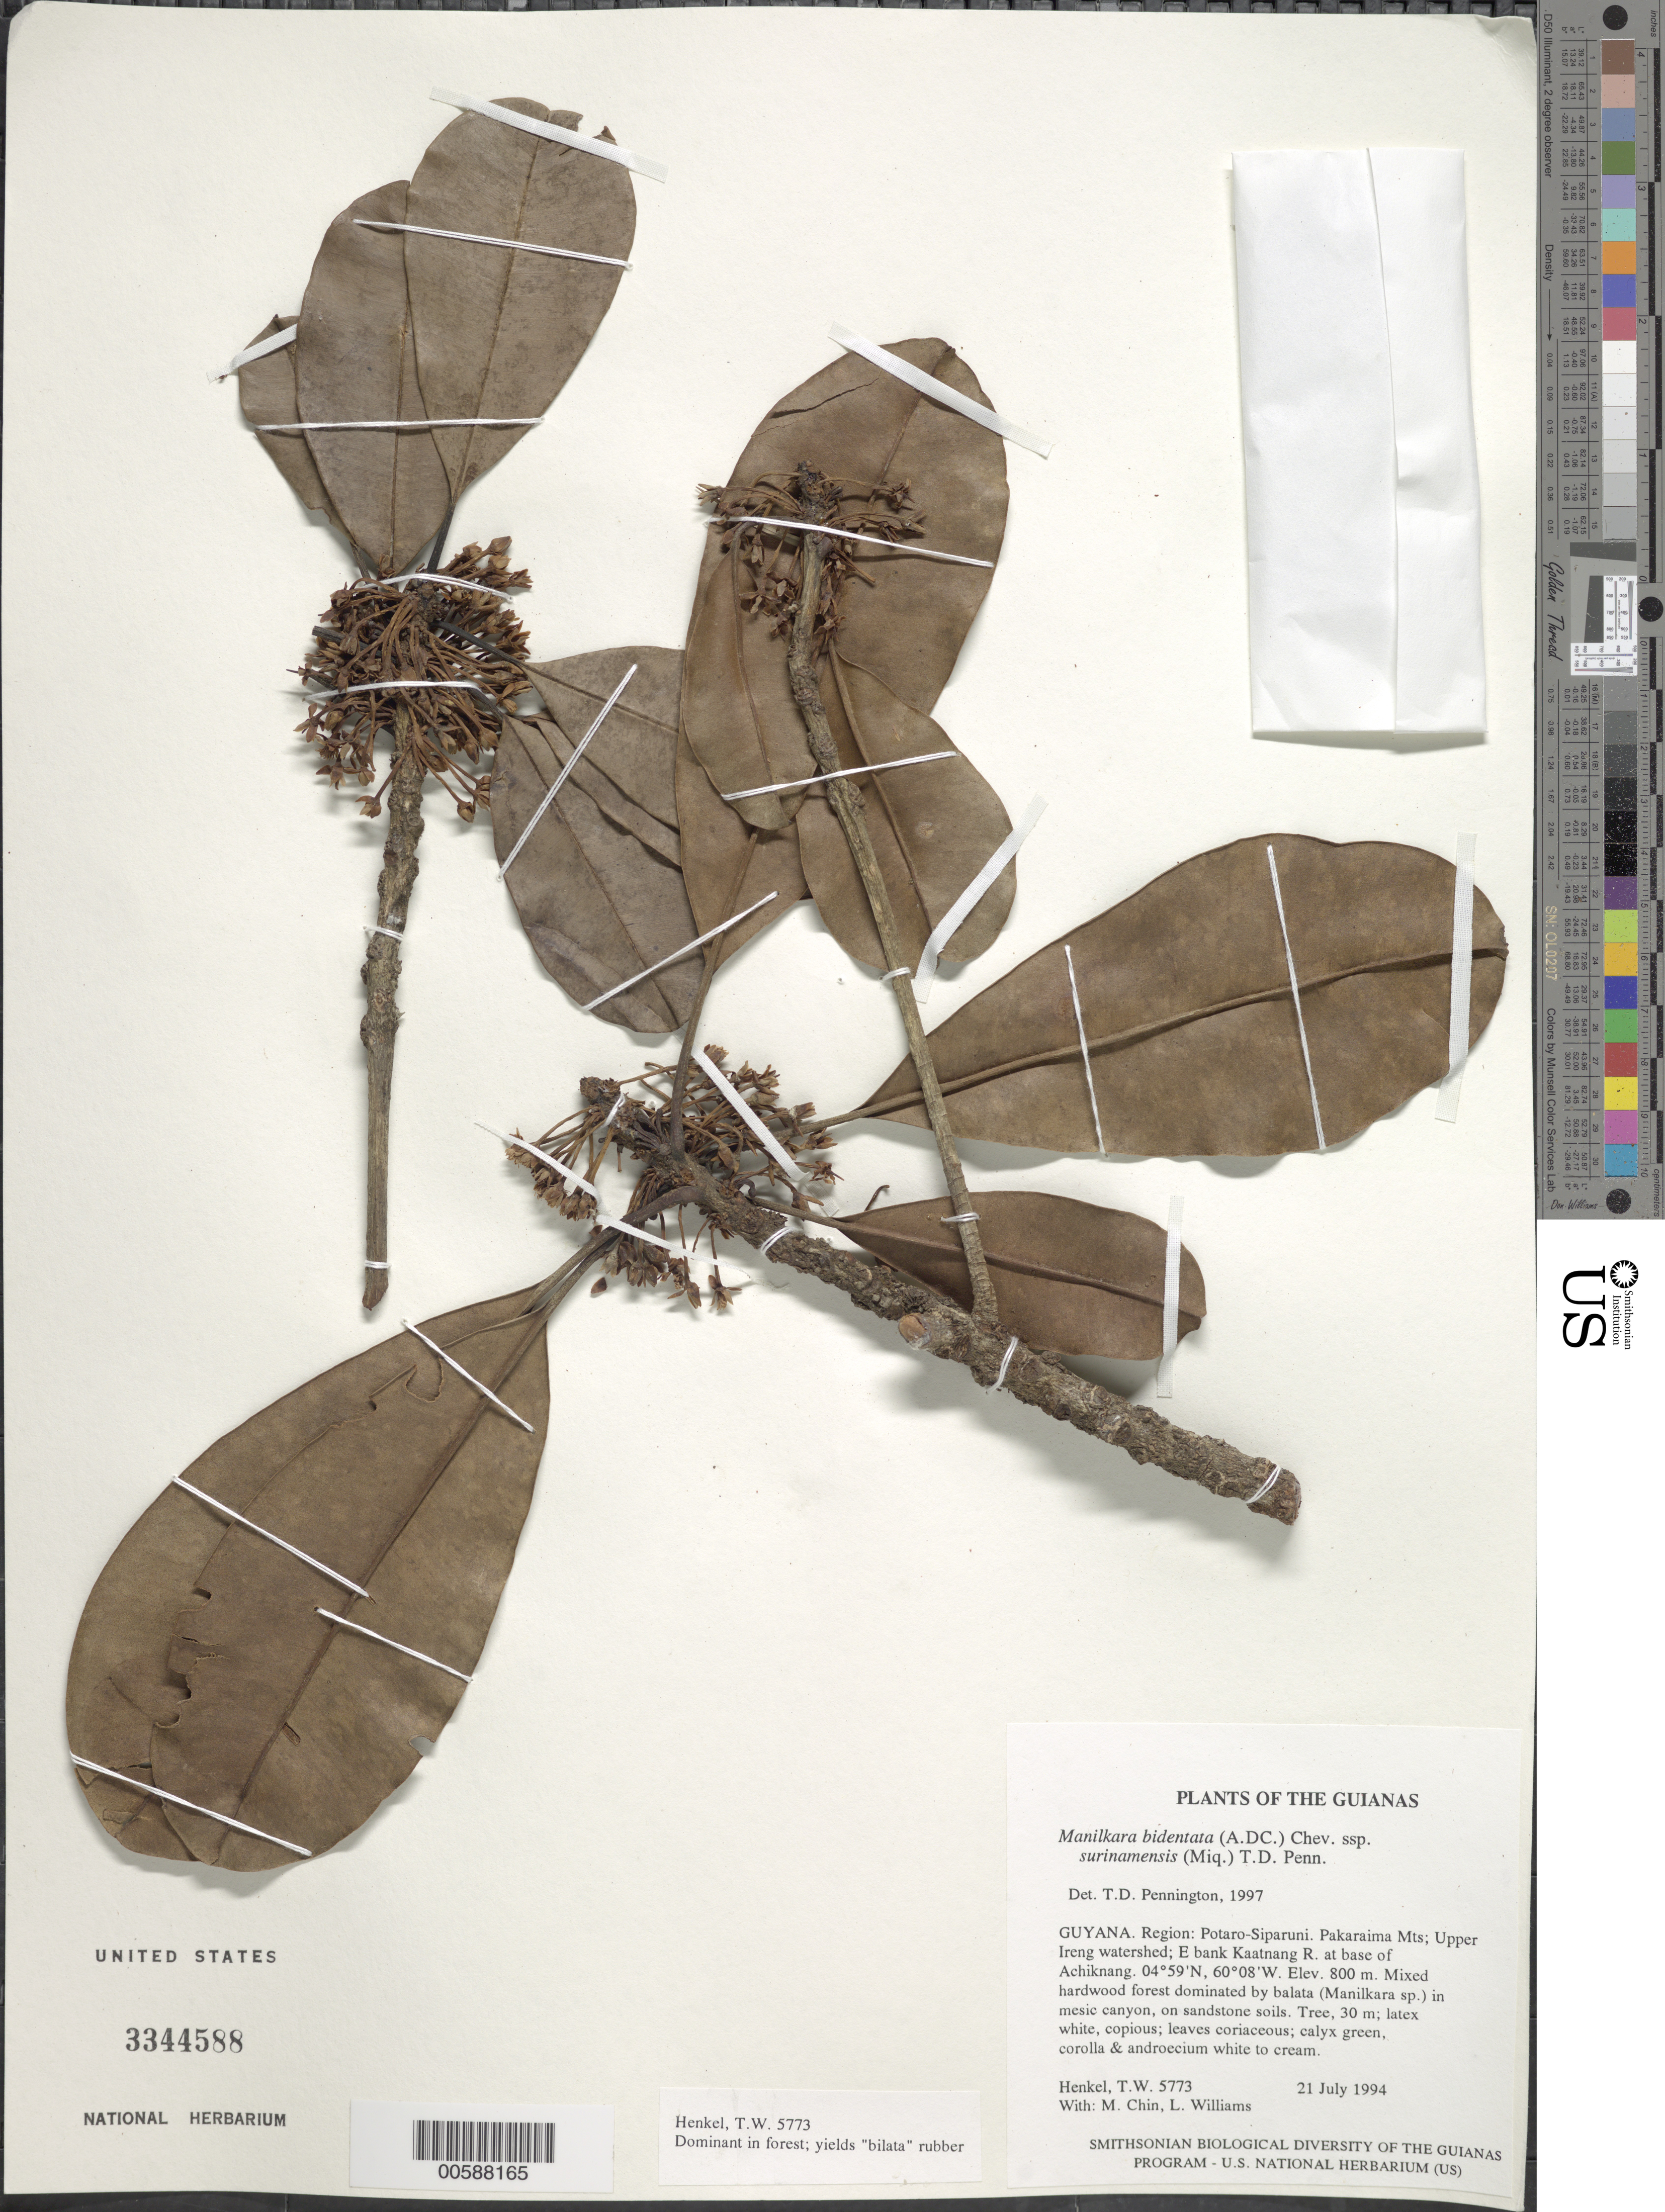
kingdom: Plantae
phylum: Tracheophyta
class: Magnoliopsida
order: Ericales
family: Sapotaceae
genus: Manilkara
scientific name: Manilkara bidentata subsp. surinamensis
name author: (Miq.) T.D. Penn.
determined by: Pennington, T. D., (K)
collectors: T. Henkel, M. Chin & L. Williams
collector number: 5773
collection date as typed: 21 July 1994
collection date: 1994-07-21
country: Guyana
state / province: Potaro-Siparuni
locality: Pakaraima Mts; Upper Ireng watershed; E bank Kaatnang R. at base of Achiknang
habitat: Mixed hardwood forest dominated by balata (Manilkara sp.) in mesic canyon, on sandstone soils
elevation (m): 800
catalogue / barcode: US 3344588